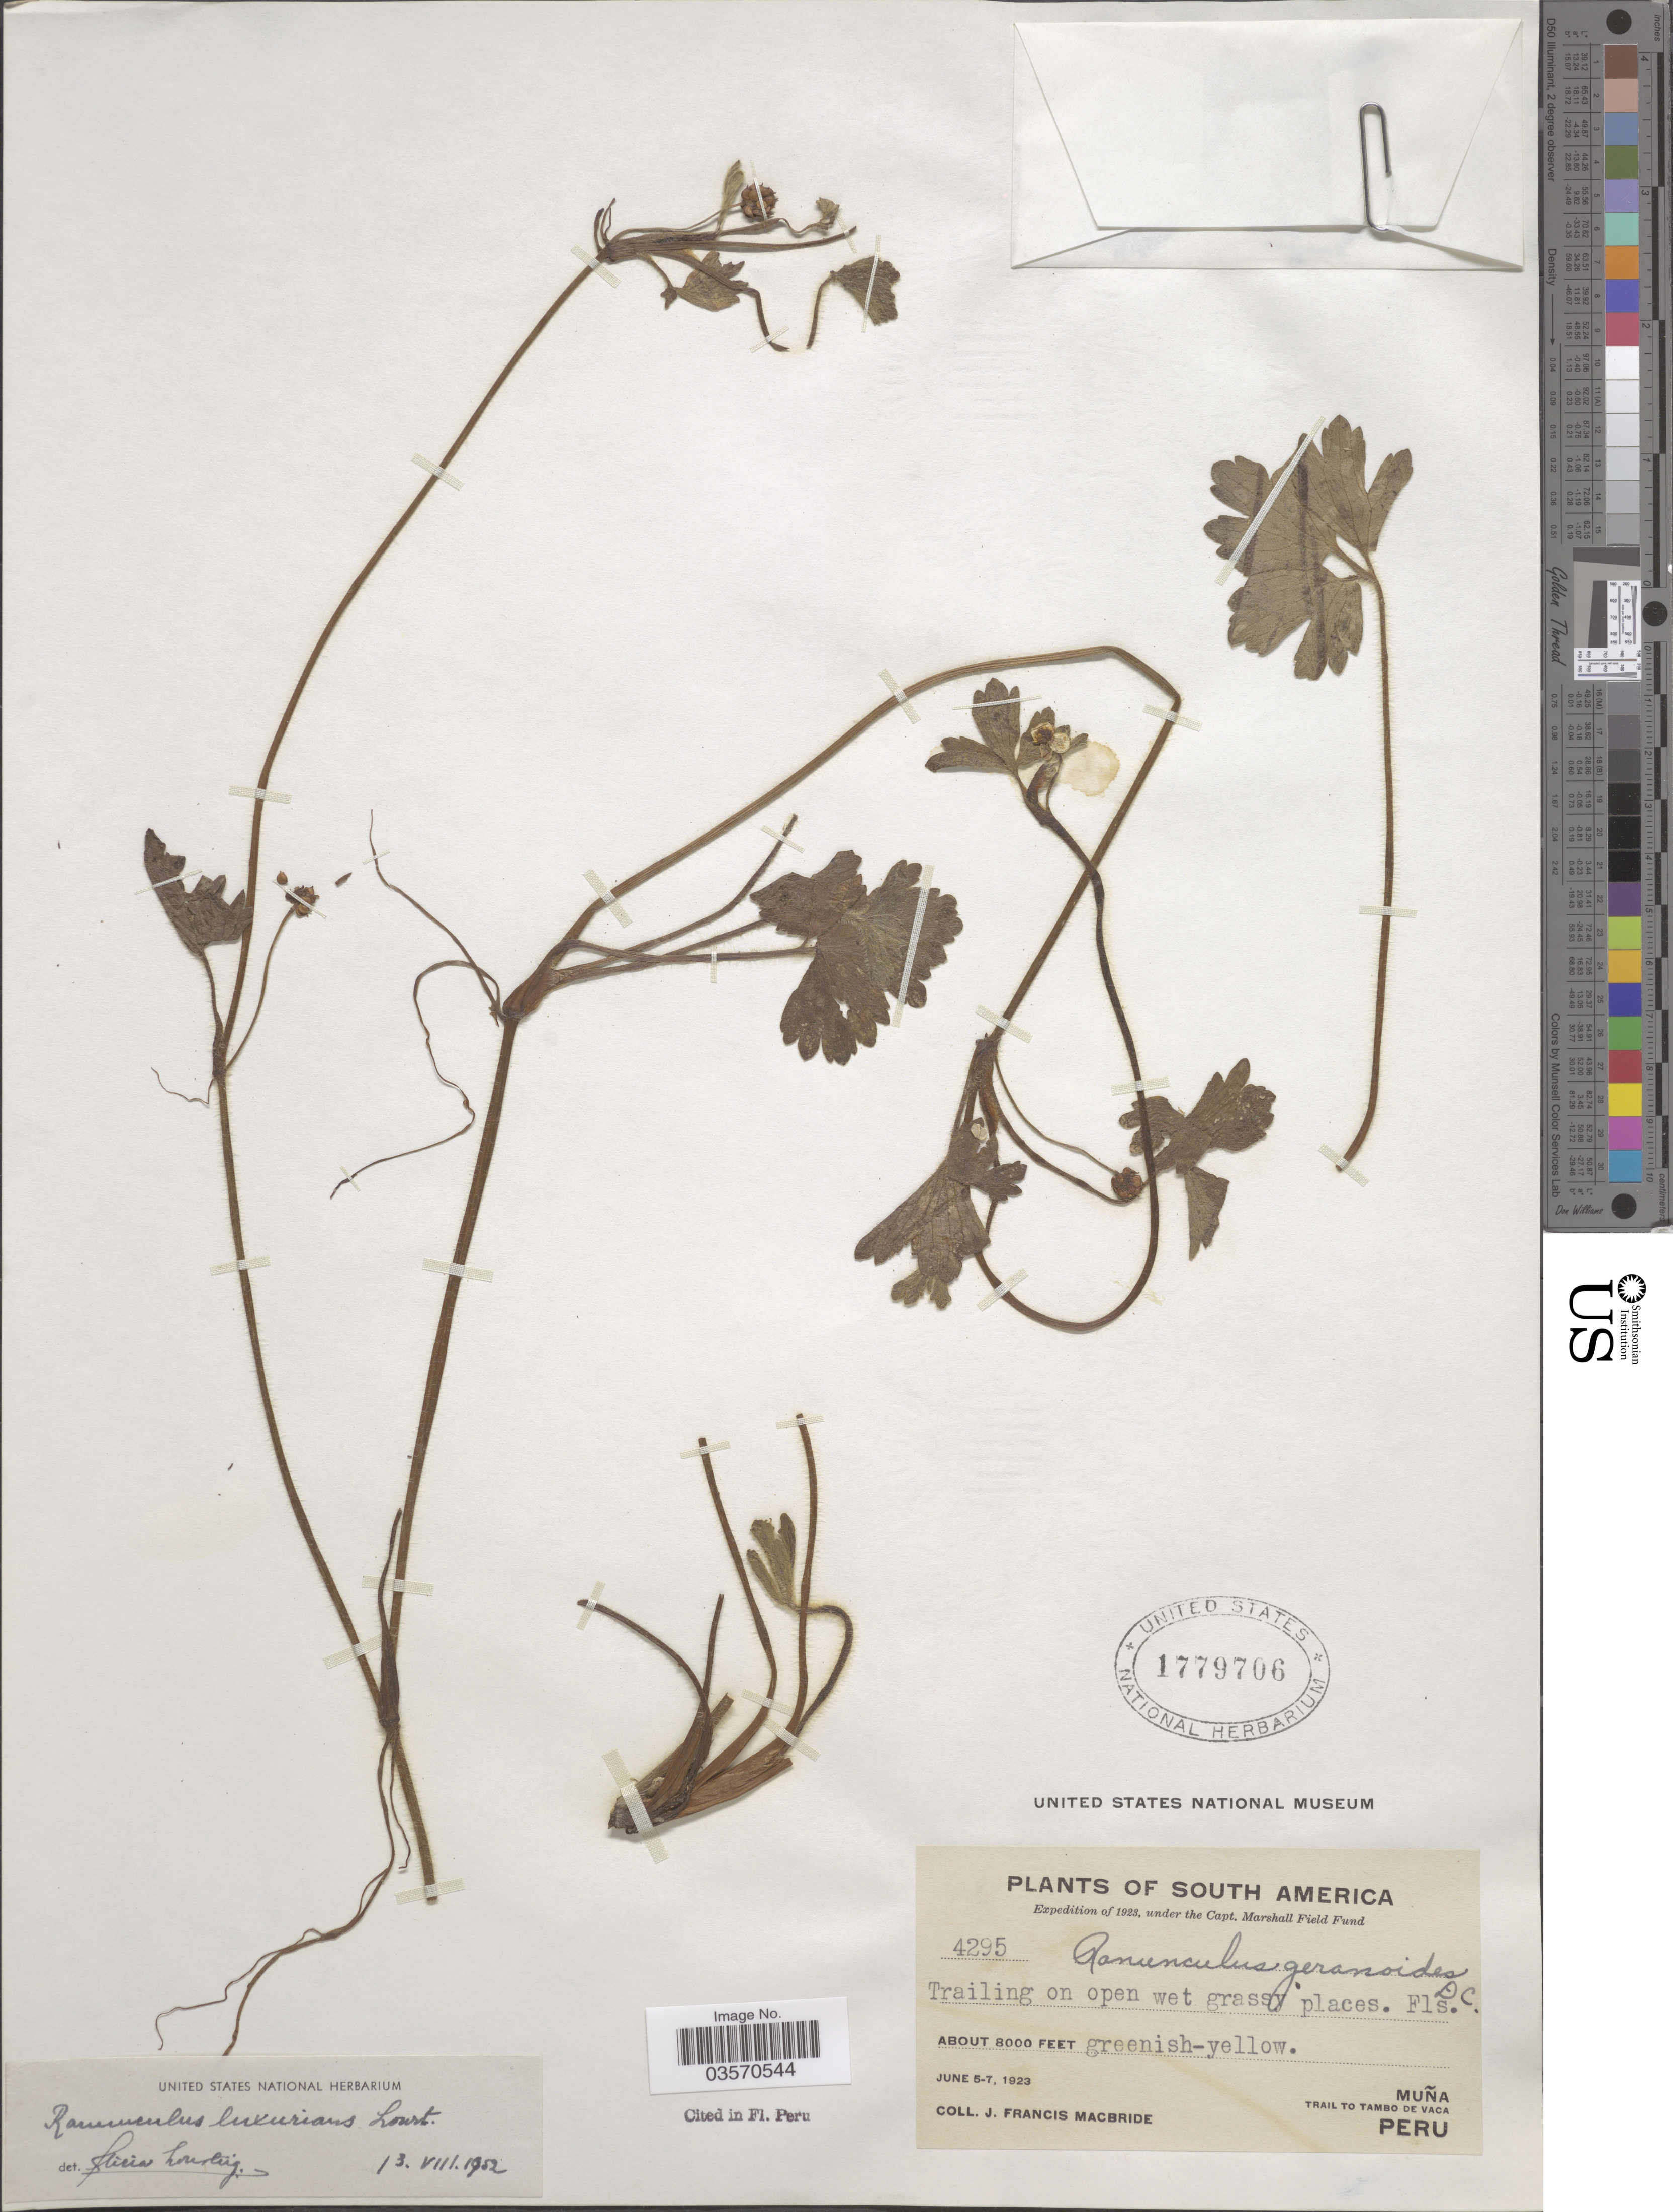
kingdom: Plantae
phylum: Tracheophyta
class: Magnoliopsida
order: Ranunculales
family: Ranunculaceae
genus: Ranunculus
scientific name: Ranunculus luxurians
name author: Lourteig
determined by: Lourteig, A.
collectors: J. F. Macbride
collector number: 4295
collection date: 1923-06-05/1923-06-07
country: Peru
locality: Muña. Trail to Tambo de Vaca.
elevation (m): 2438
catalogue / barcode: US 1779706